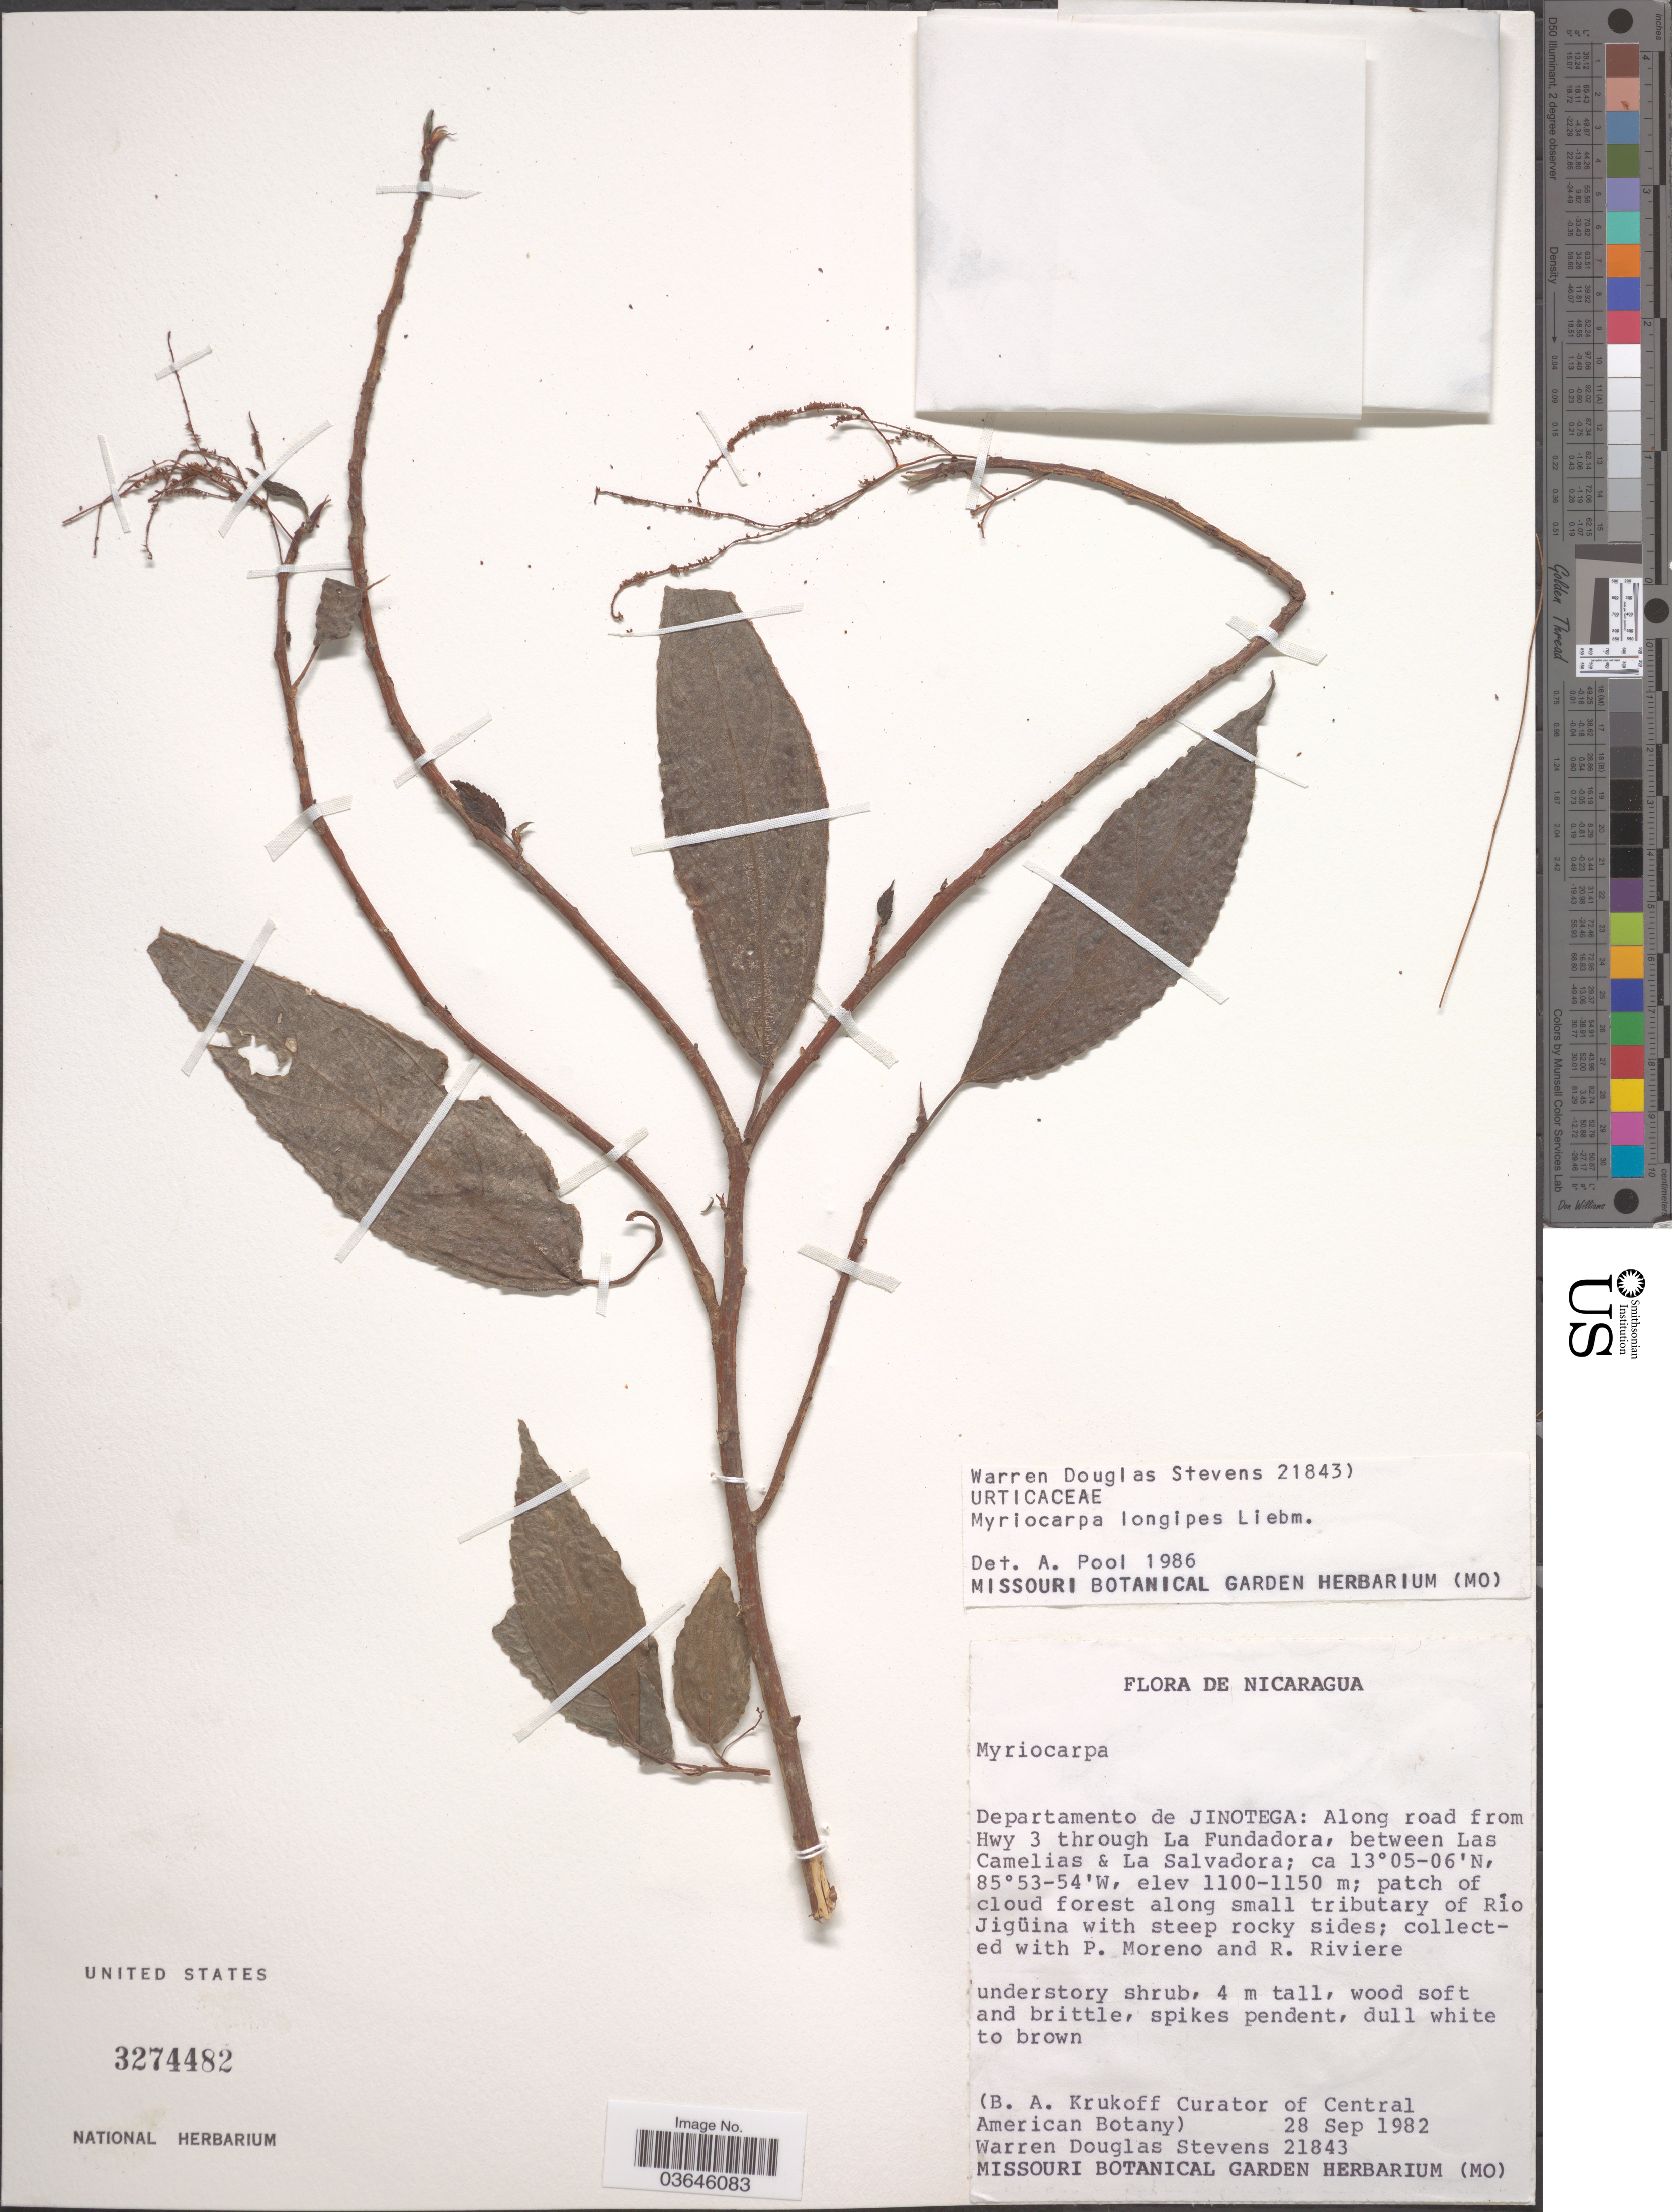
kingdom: Plantae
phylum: Tracheophyta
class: Magnoliopsida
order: Rosales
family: Urticaceae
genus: Myriocarpa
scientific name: Myriocarpa longipes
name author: Liebm.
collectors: W. D. Stevens, P. Moreno & R. Riviere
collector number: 21843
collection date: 1982-09-28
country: Nicaragua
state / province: Jinotega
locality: Departamento de Jinotega: Along road from Hwy 3 through La Fundadora, between Las Camelias & La Salvadora. Patch of cloud forest along small tributary of Río Jigüina.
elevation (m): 1100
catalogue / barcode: US 3274482